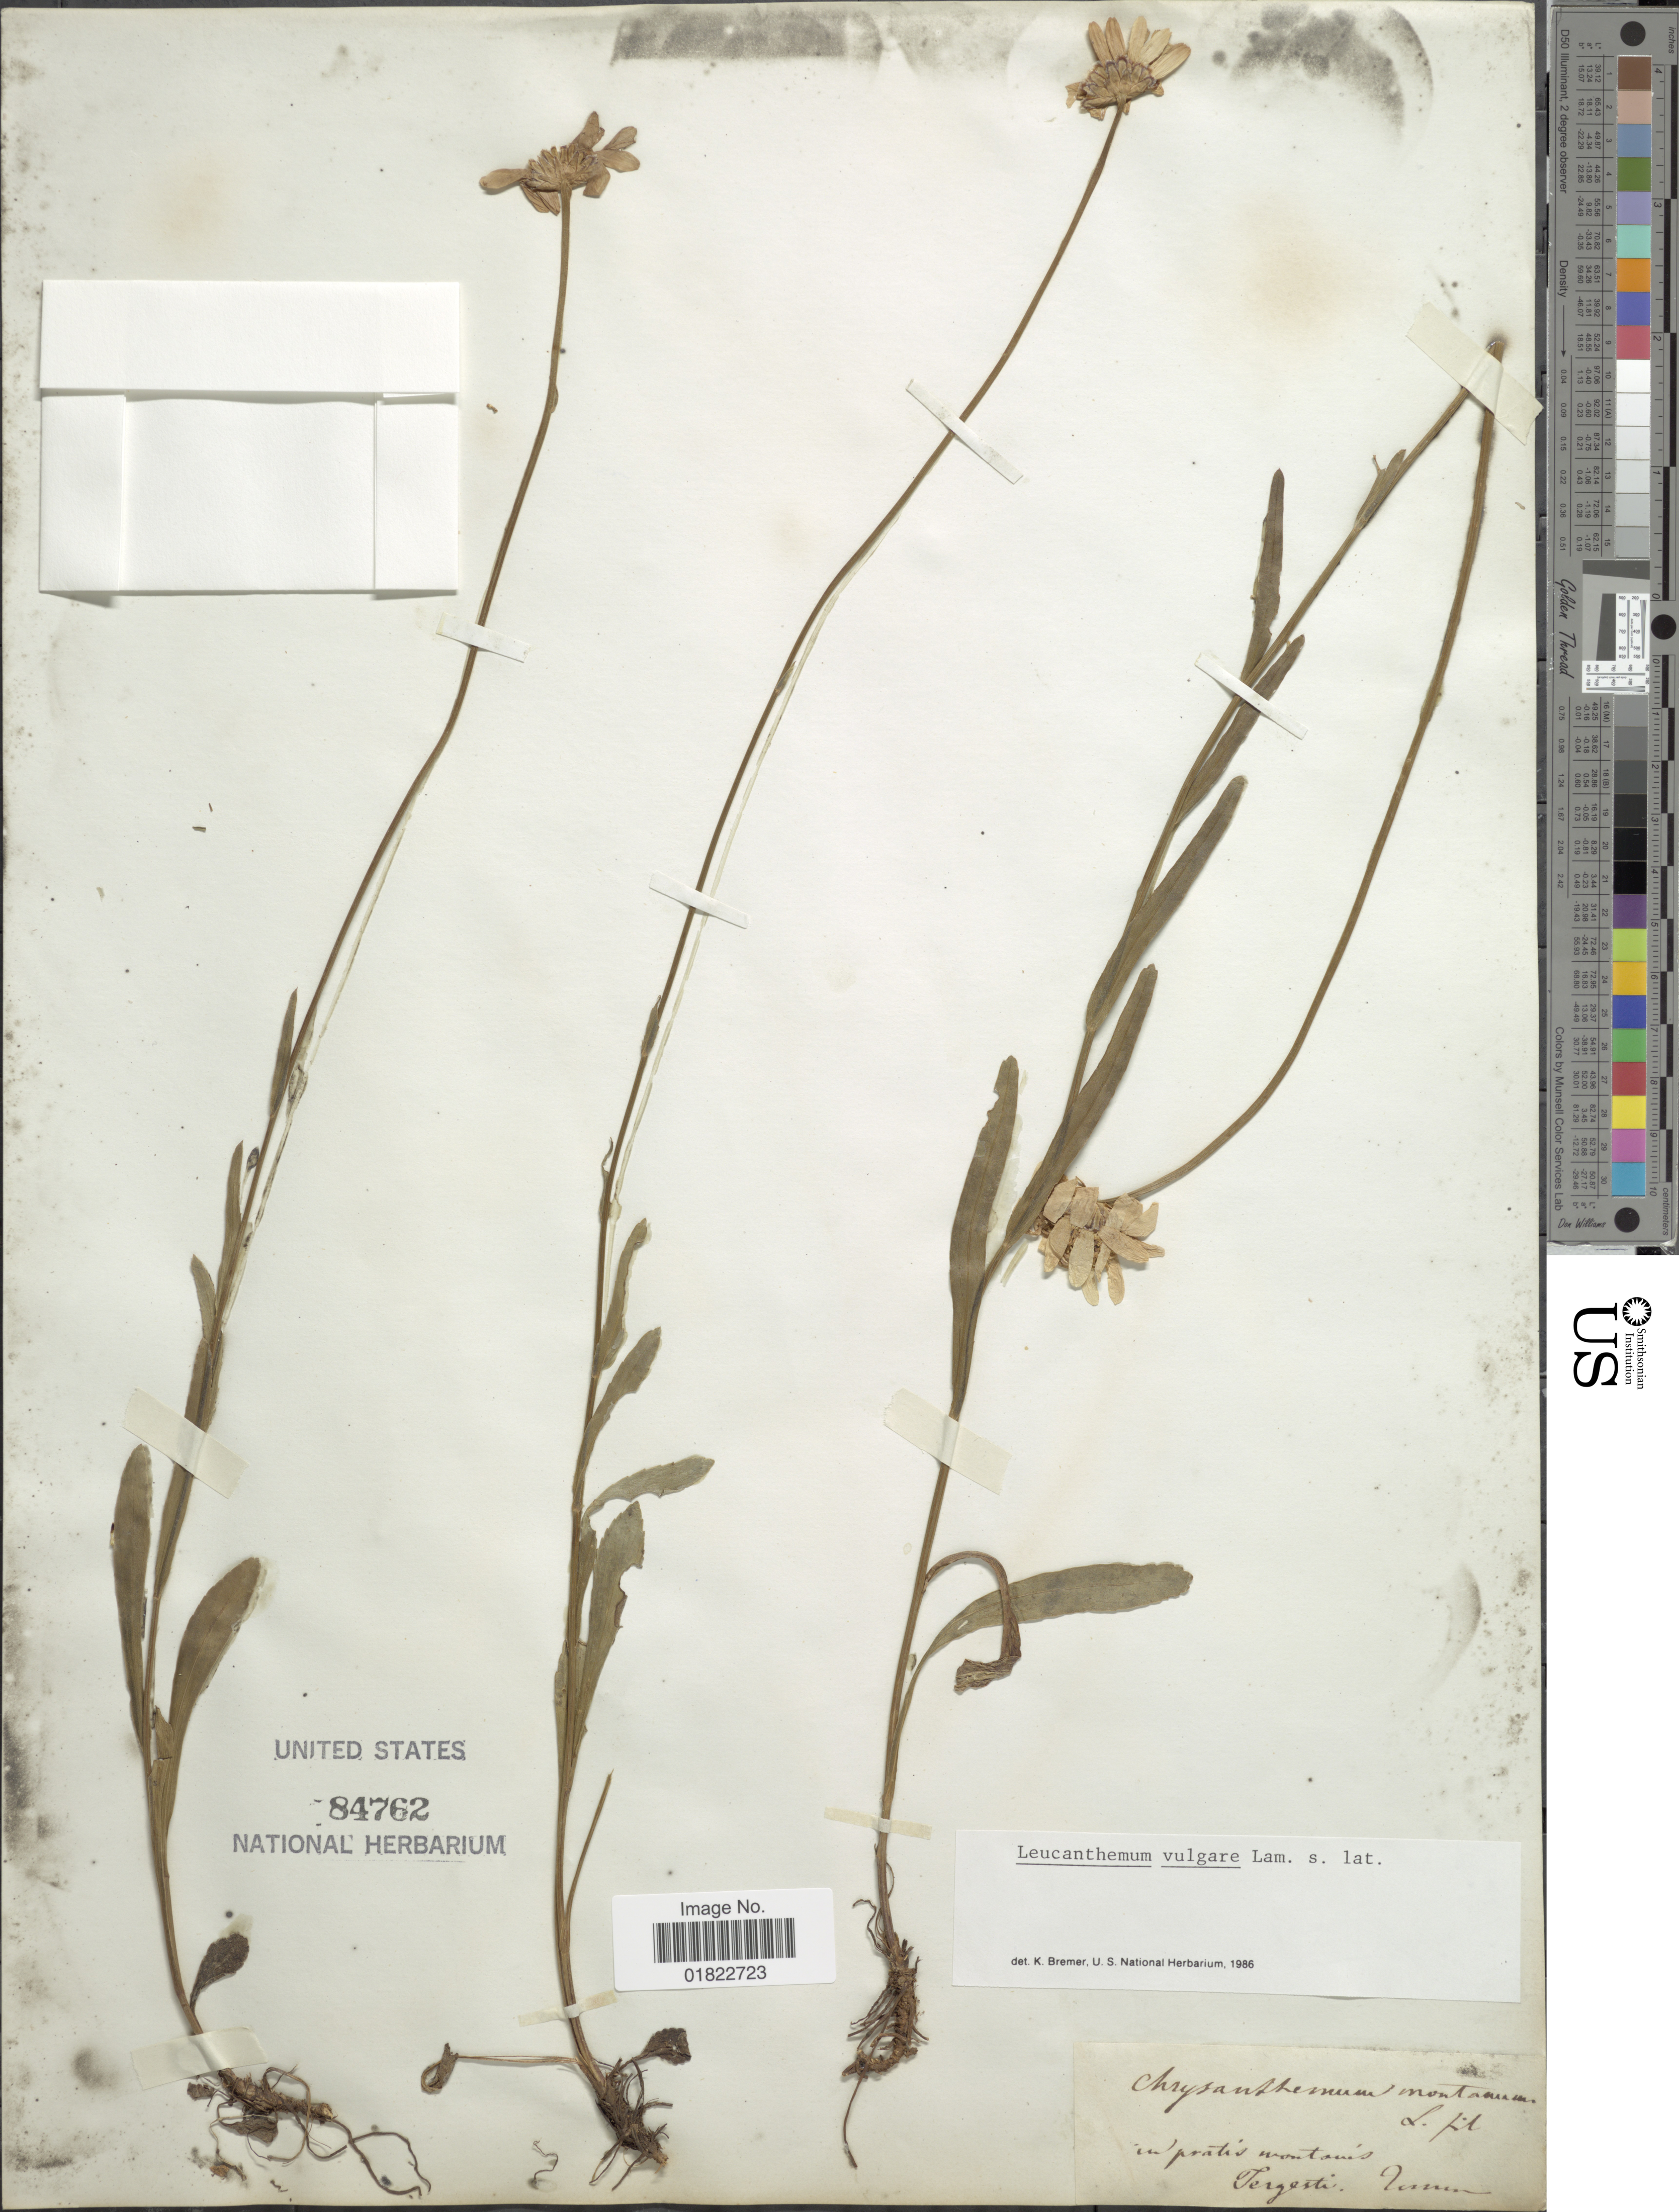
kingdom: Plantae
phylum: Tracheophyta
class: Magnoliopsida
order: Asterales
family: Asteraceae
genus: Leucanthemum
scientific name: Leucanthemum vulgare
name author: Lam.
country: Italy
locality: In pratis montanis Tergesti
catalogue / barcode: US 84762